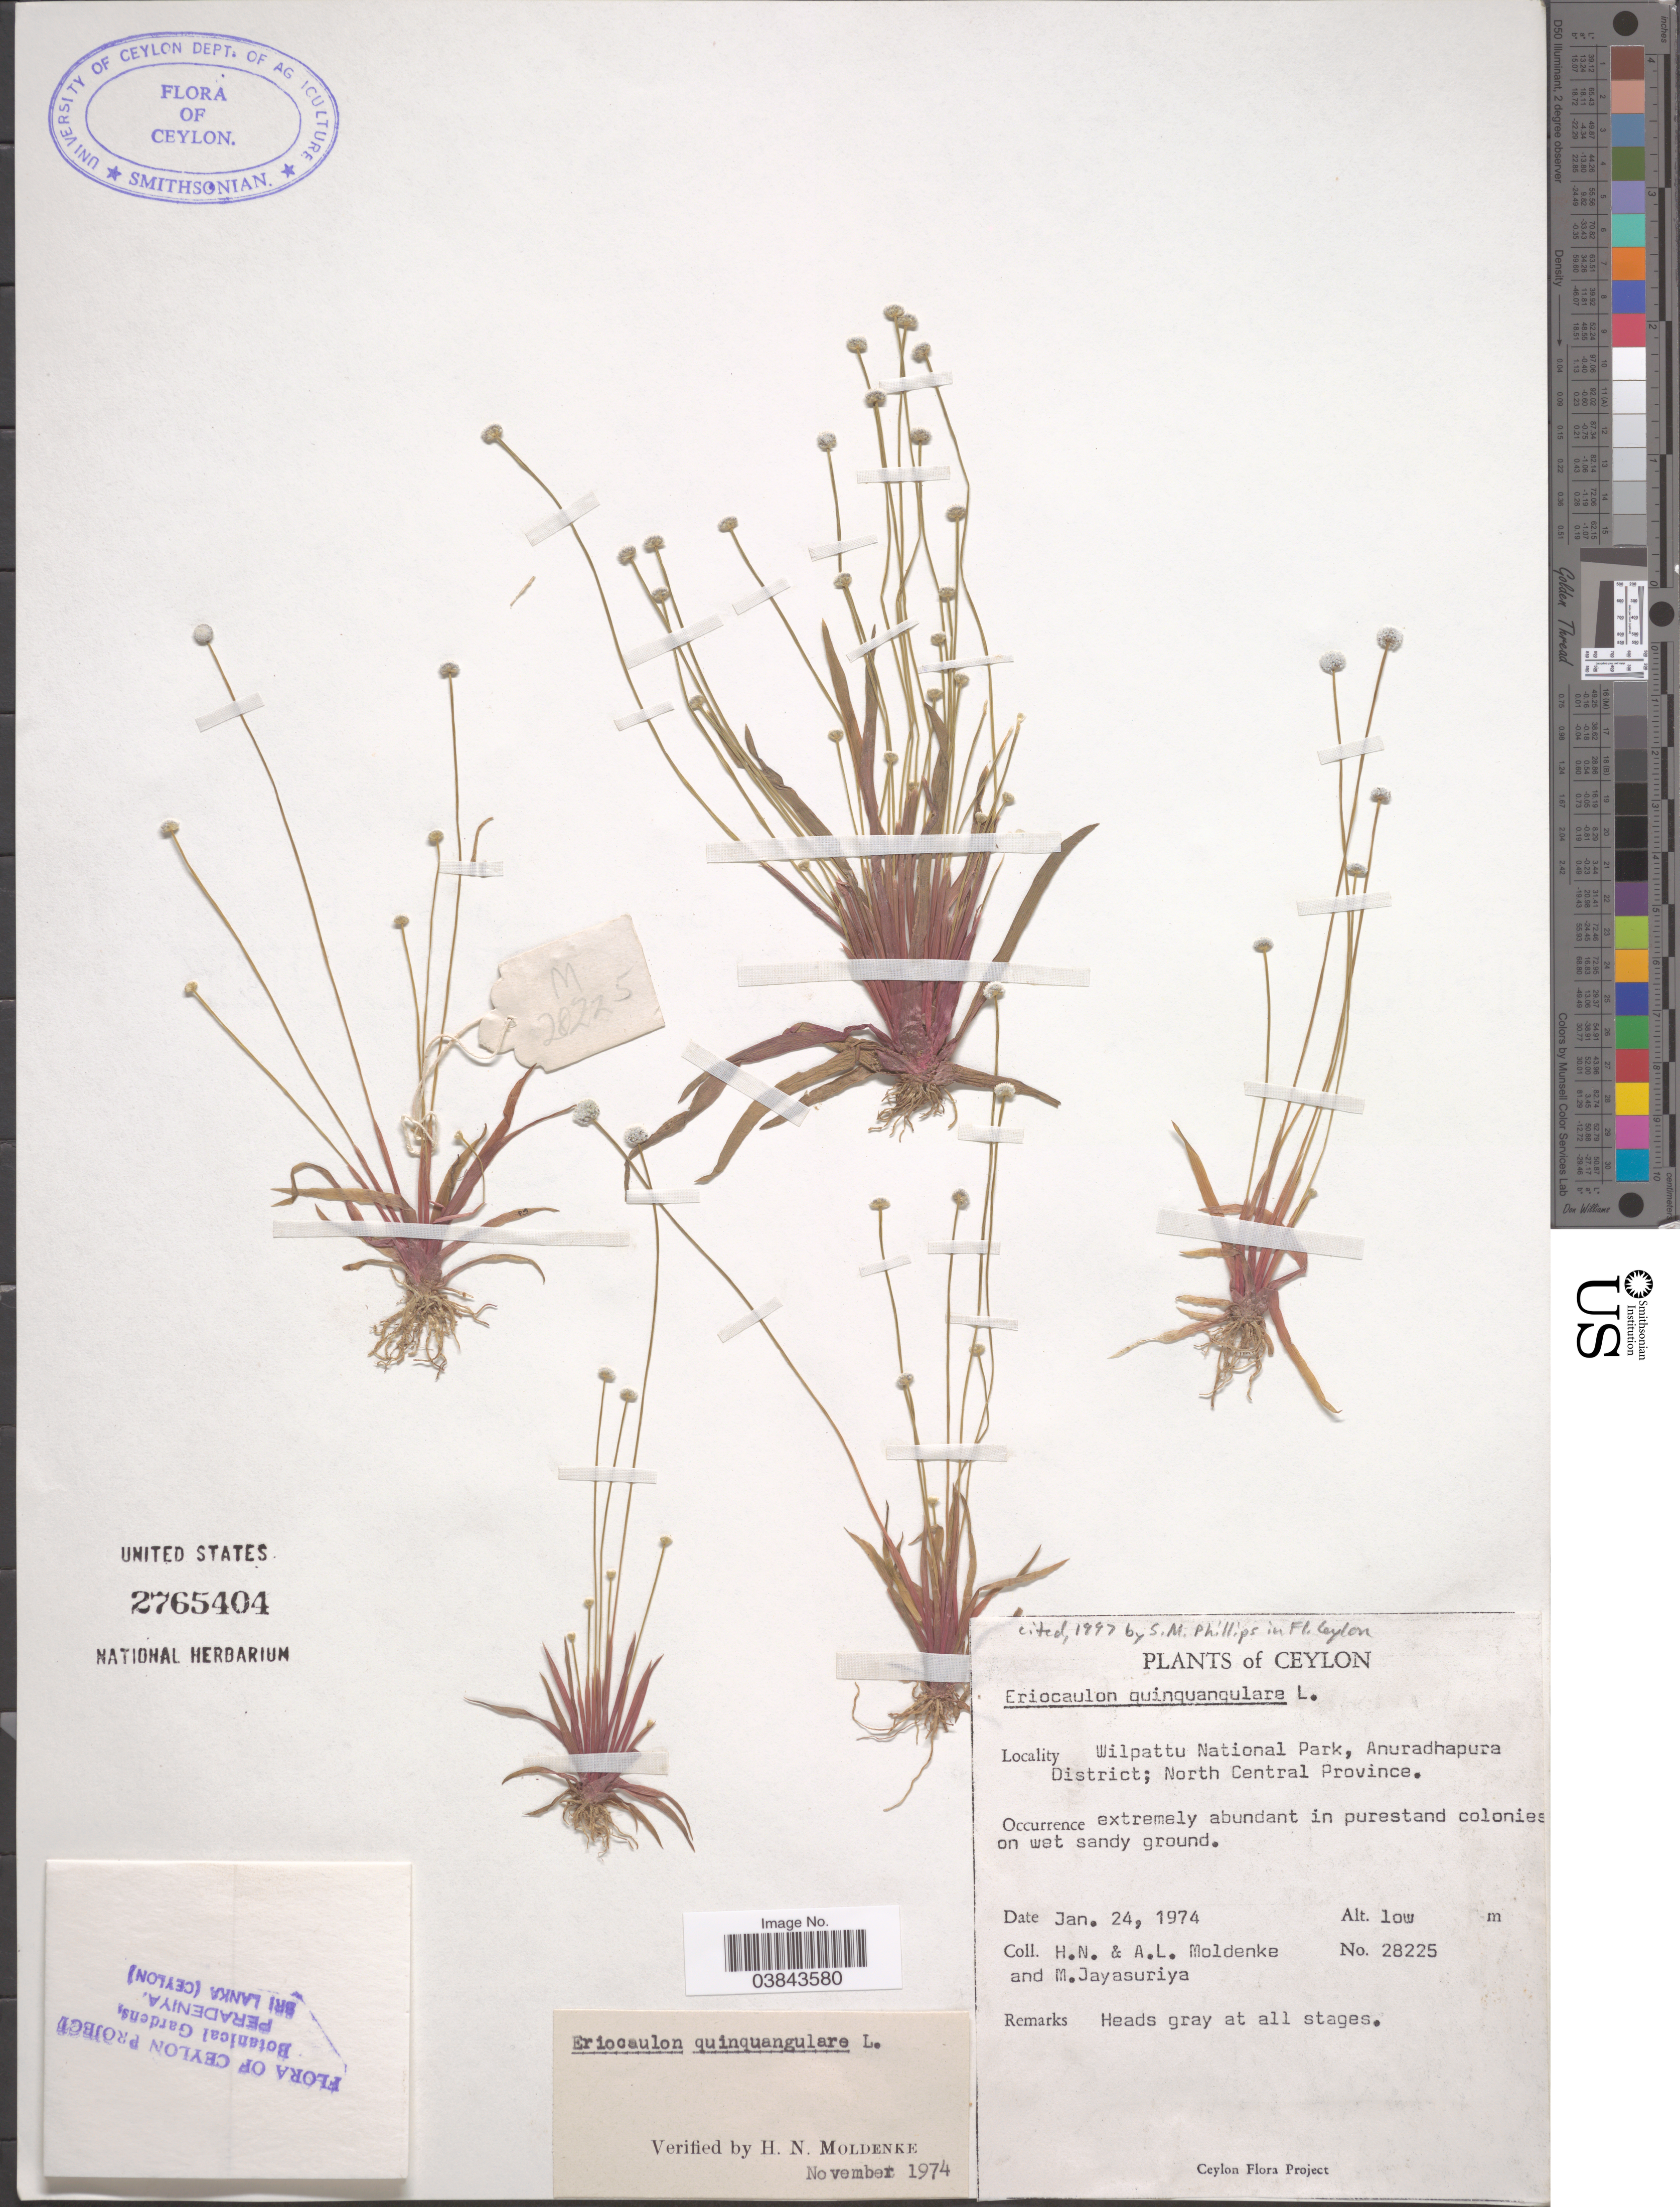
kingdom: Plantae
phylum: Tracheophyta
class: Liliopsida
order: Poales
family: Eriocaulaceae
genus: Eriocaulon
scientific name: Eriocaulon quinquangulare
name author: L.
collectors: H. N. Moldenke, A. L. Moldenke & M. Jayasuriya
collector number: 28225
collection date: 1974-01-24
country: Sri Lanka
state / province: North Central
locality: Ceylon. Wilpattu National Park, Anuradhapura District.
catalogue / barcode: US 2765404